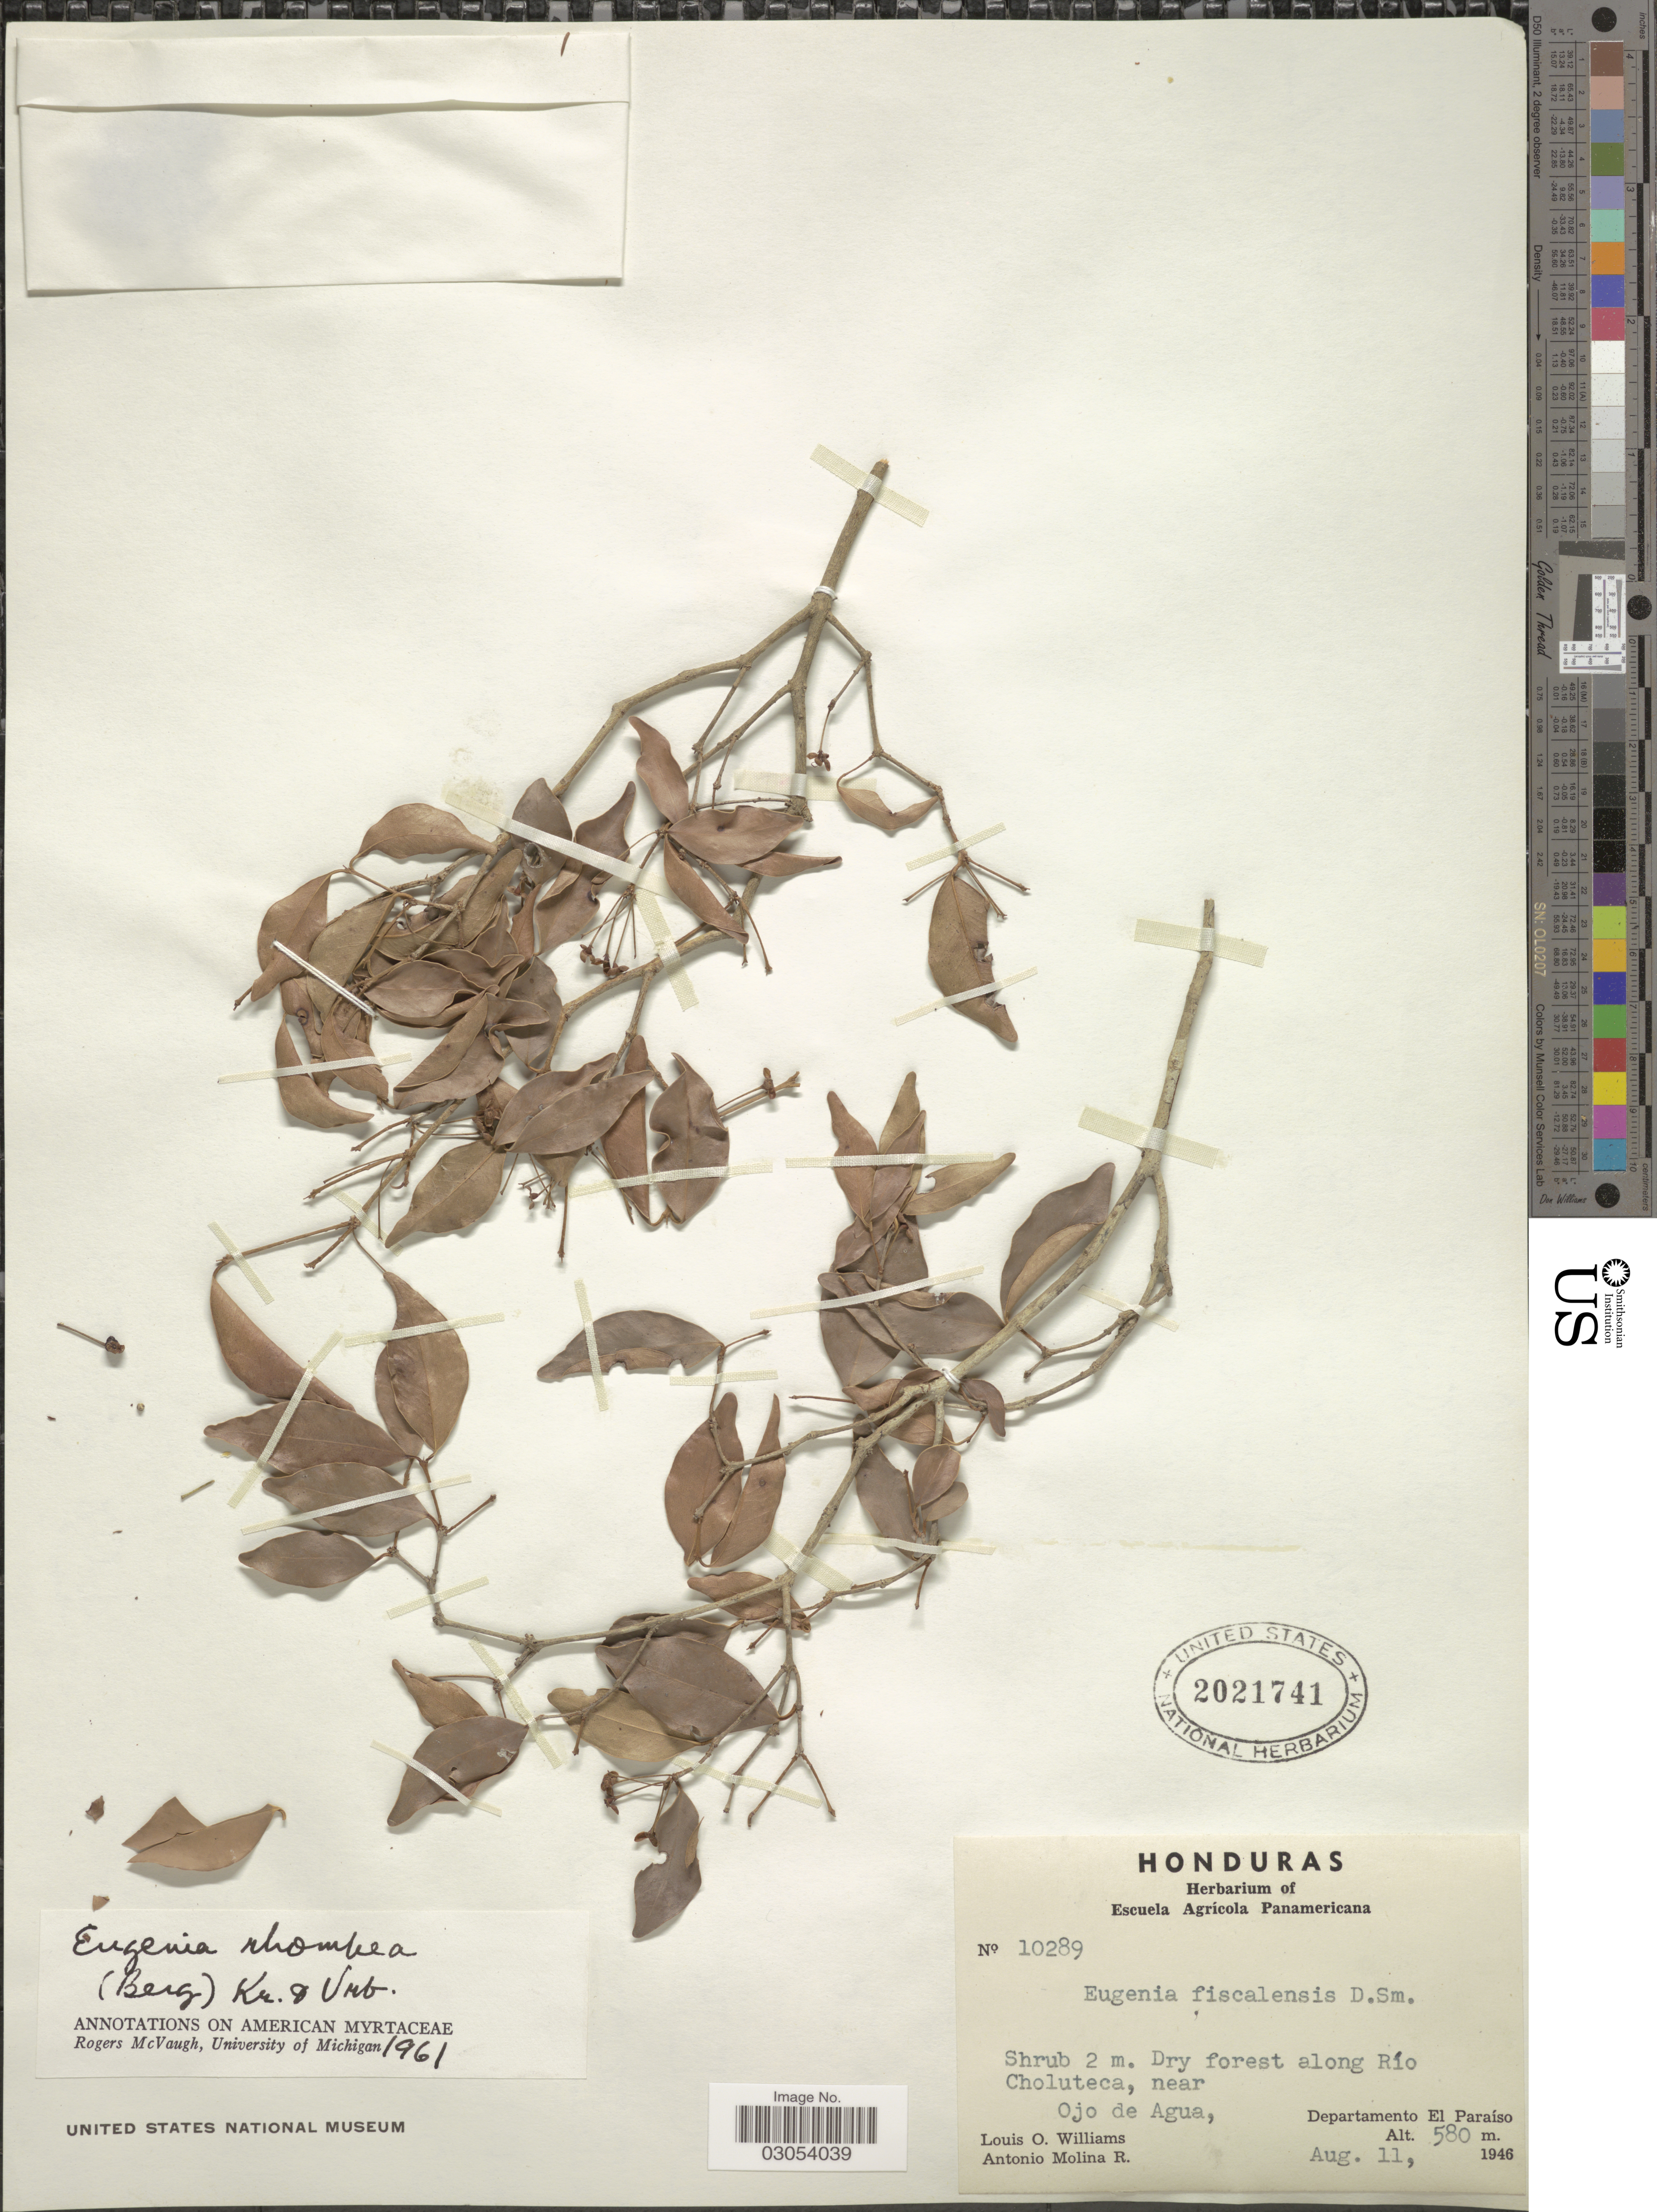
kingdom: Plantae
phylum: Tracheophyta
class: Magnoliopsida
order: Myrtales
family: Myrtaceae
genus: Eugenia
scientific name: Eugenia rhombea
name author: (O. Berg) Krug & Urb.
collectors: L. O. Williams & A. Molina R.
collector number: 10289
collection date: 1946-08-11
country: Honduras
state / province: El Paraíso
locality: Along Río Choluteca, near Ojo de Agua, Departamento El Paraíso.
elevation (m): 580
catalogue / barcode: US 2021741